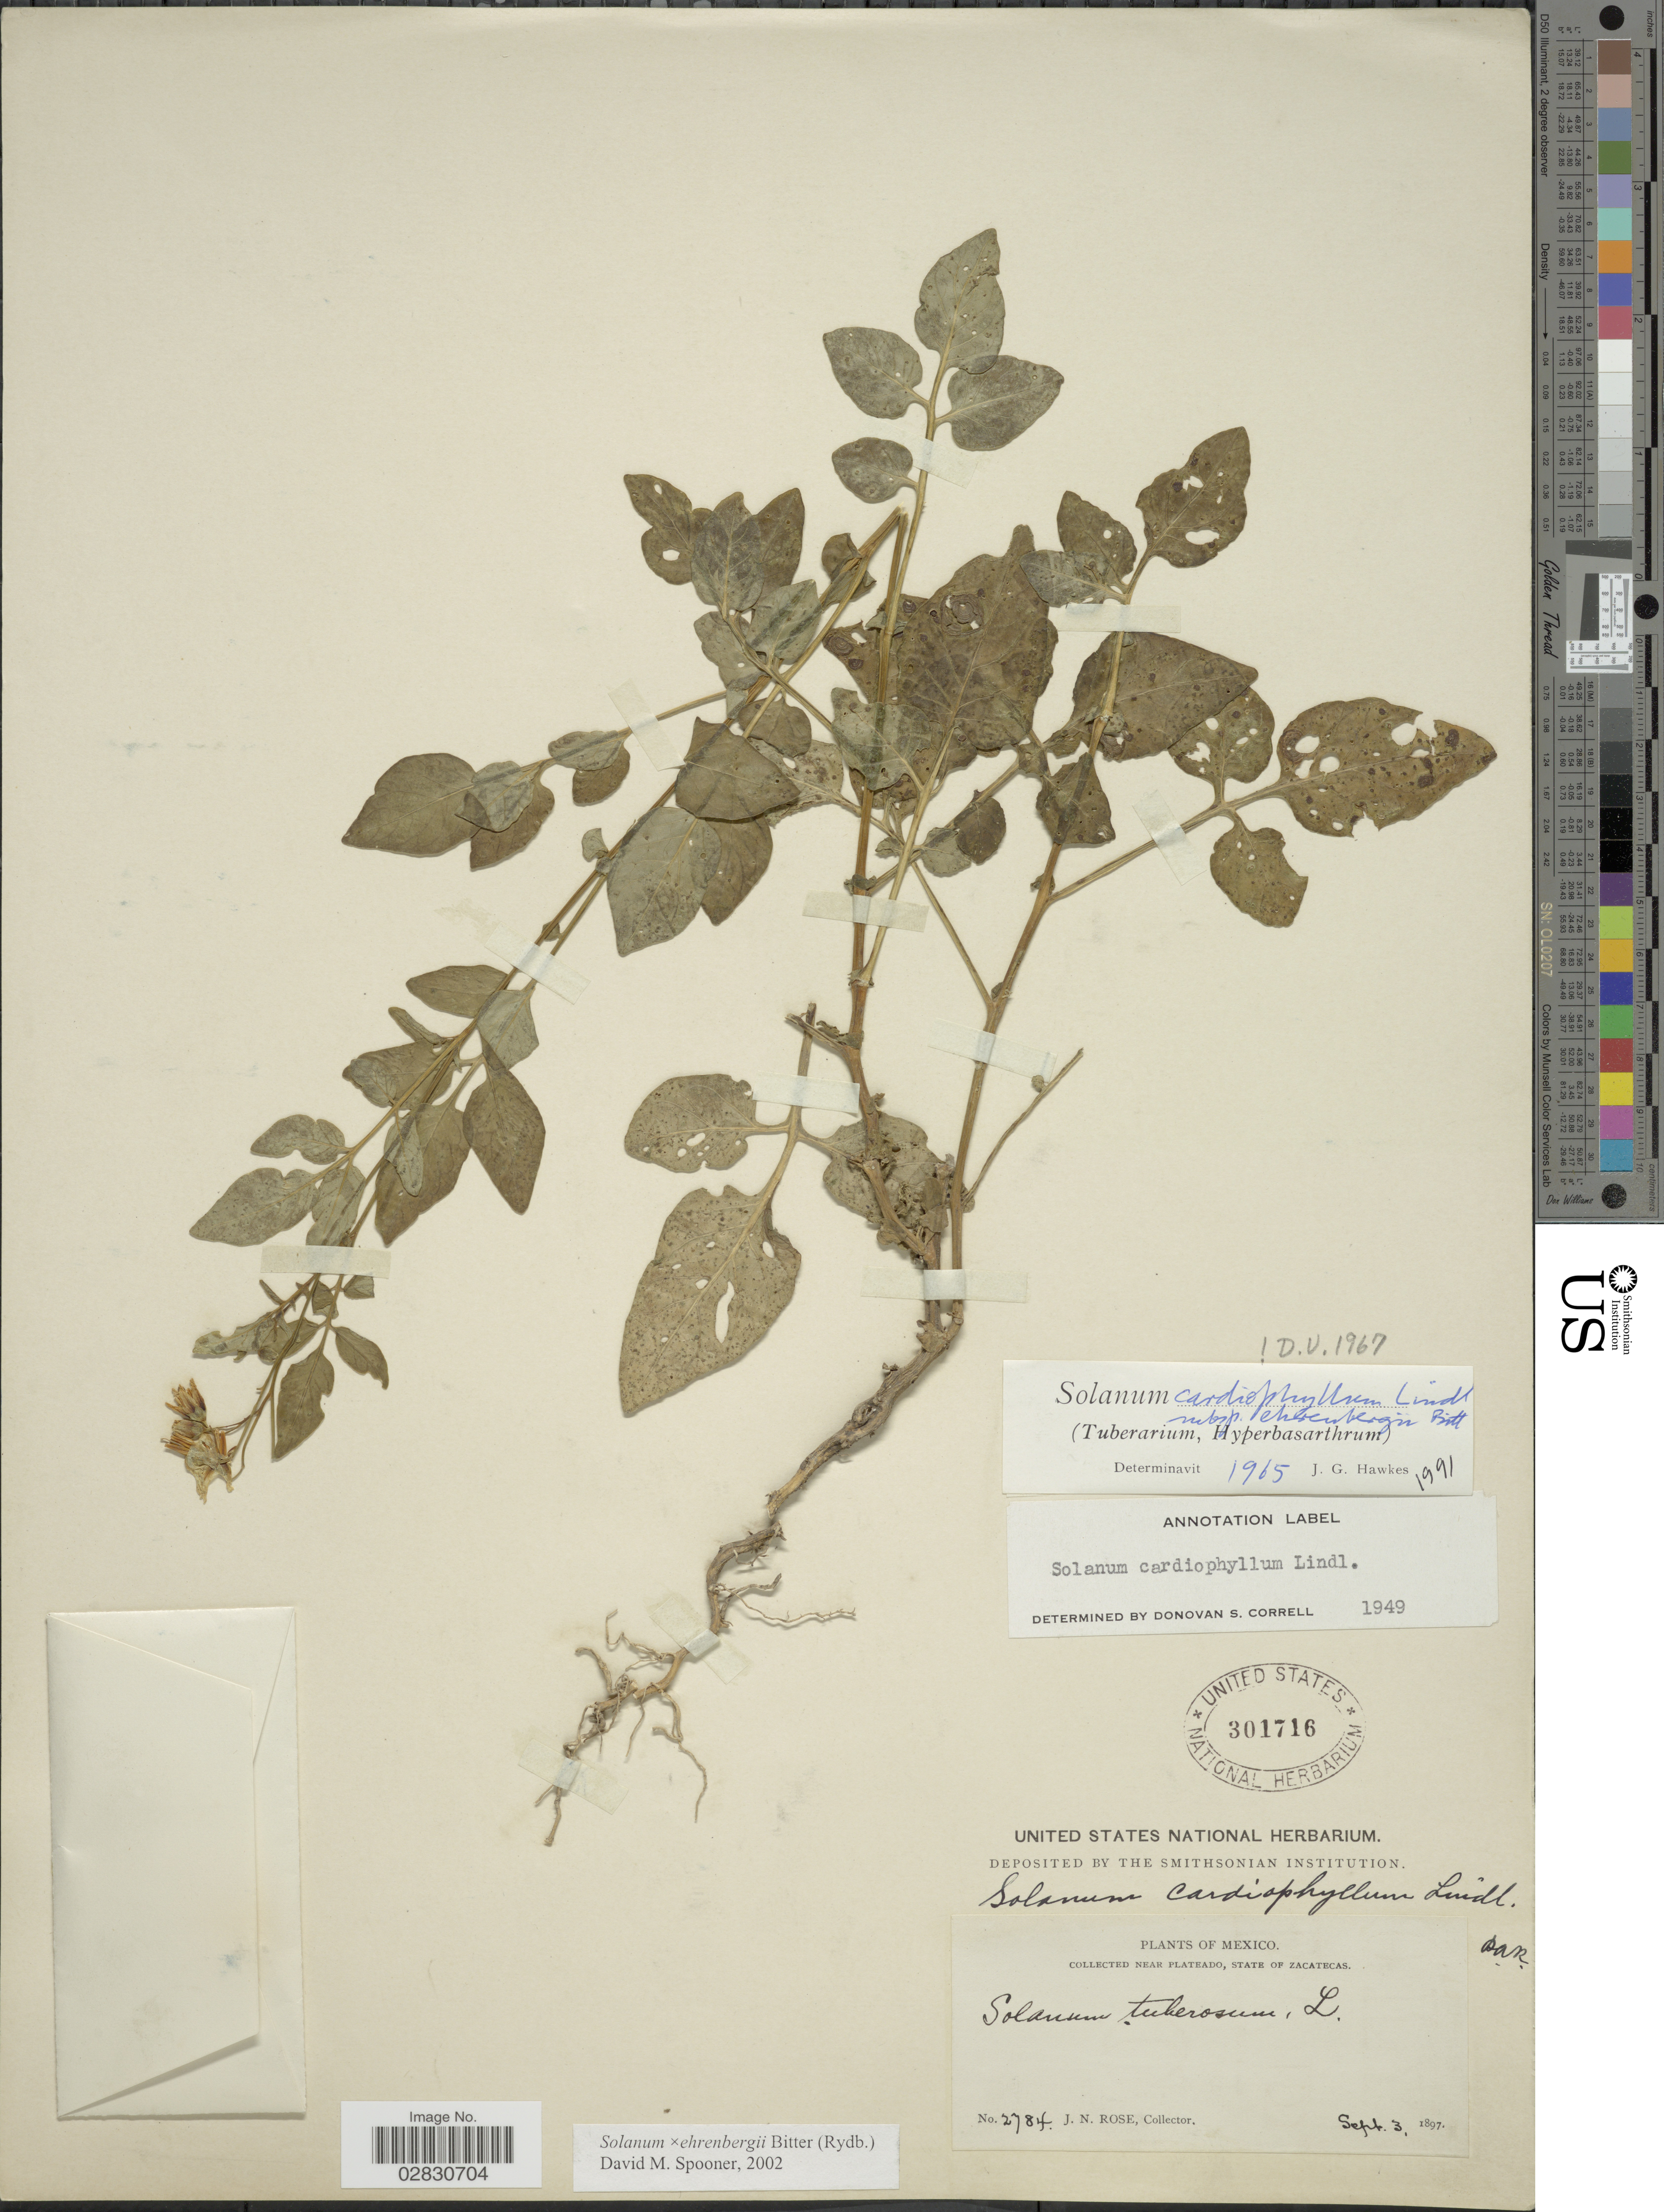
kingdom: Plantae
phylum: Tracheophyta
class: Magnoliopsida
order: Solanales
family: Solanaceae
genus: Solanum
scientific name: Solanum ehrenbergii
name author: Rydb.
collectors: J. N. Rose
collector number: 2784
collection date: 1897-09-03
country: Mexico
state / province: Zacatecas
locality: Near Plateado, State of Zacatecas.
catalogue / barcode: US 301716